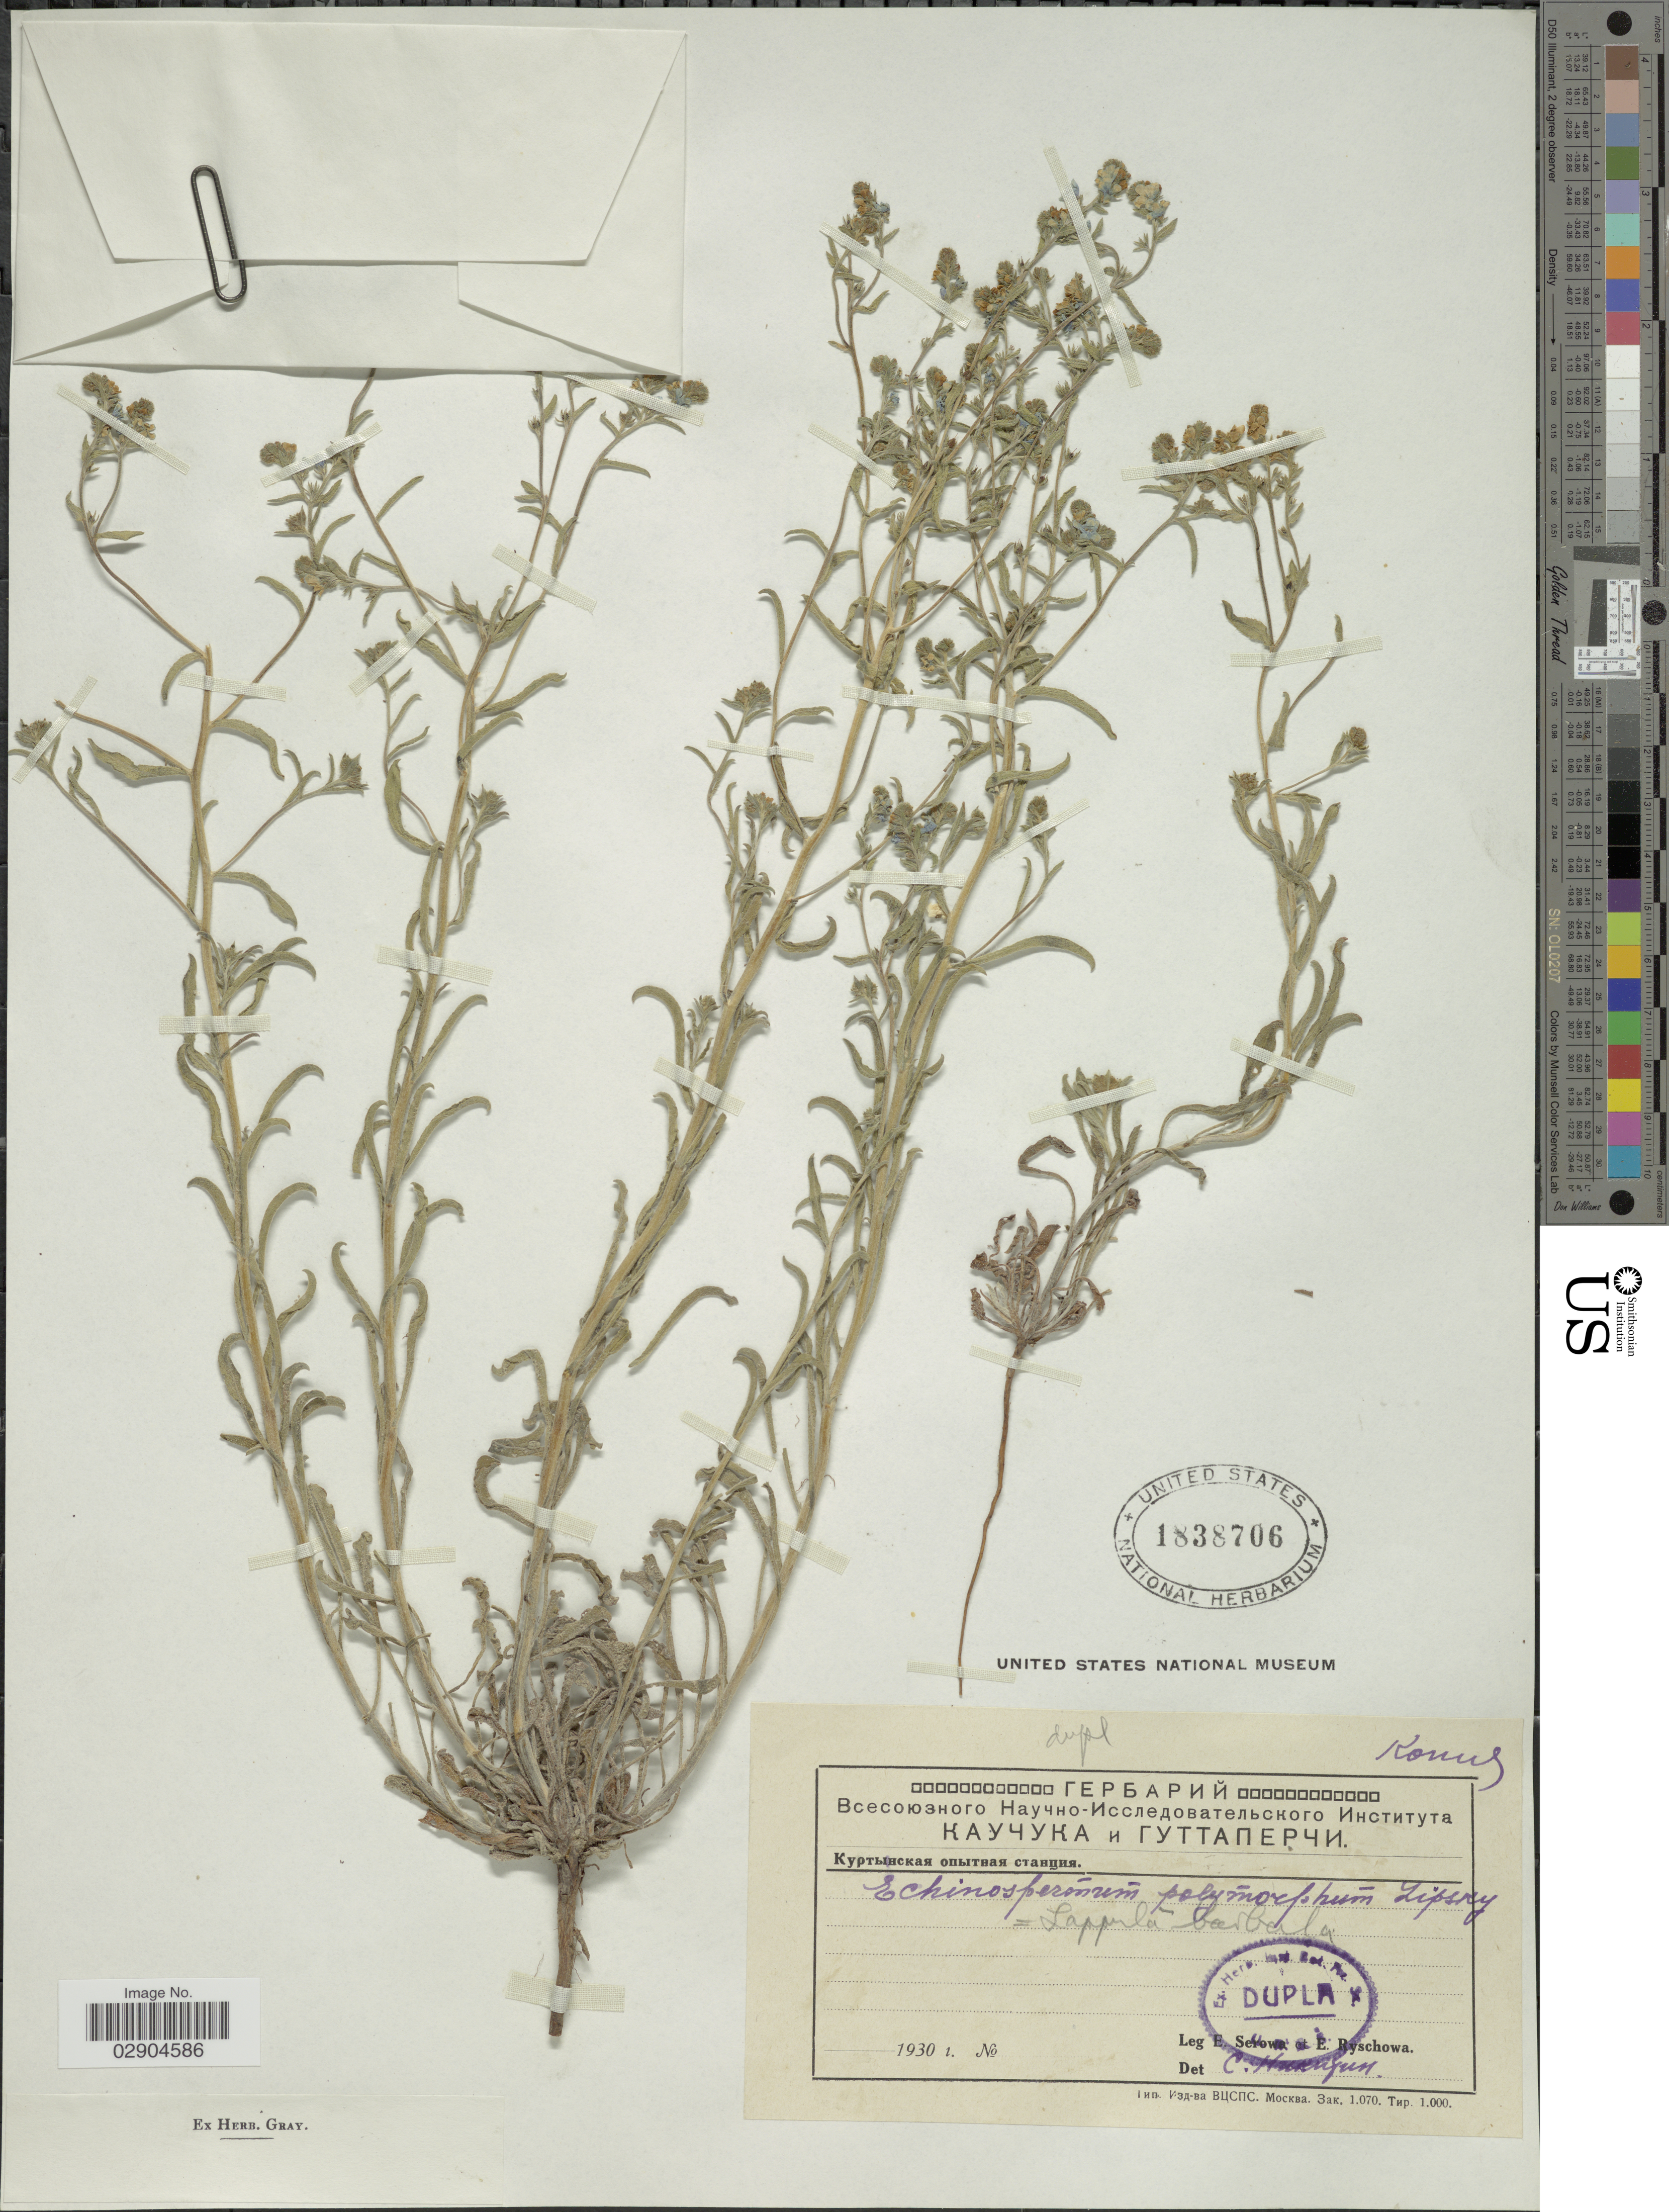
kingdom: Plantae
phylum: Tracheophyta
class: Magnoliopsida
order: Boraginales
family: Boraginaceae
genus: Lappula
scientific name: Lappula barbata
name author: (M. Bieb.) Gürke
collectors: E. Serowa & E. Ryschowa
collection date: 1930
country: Kazakhstan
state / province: Almaty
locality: Kurty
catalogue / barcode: US 1838706